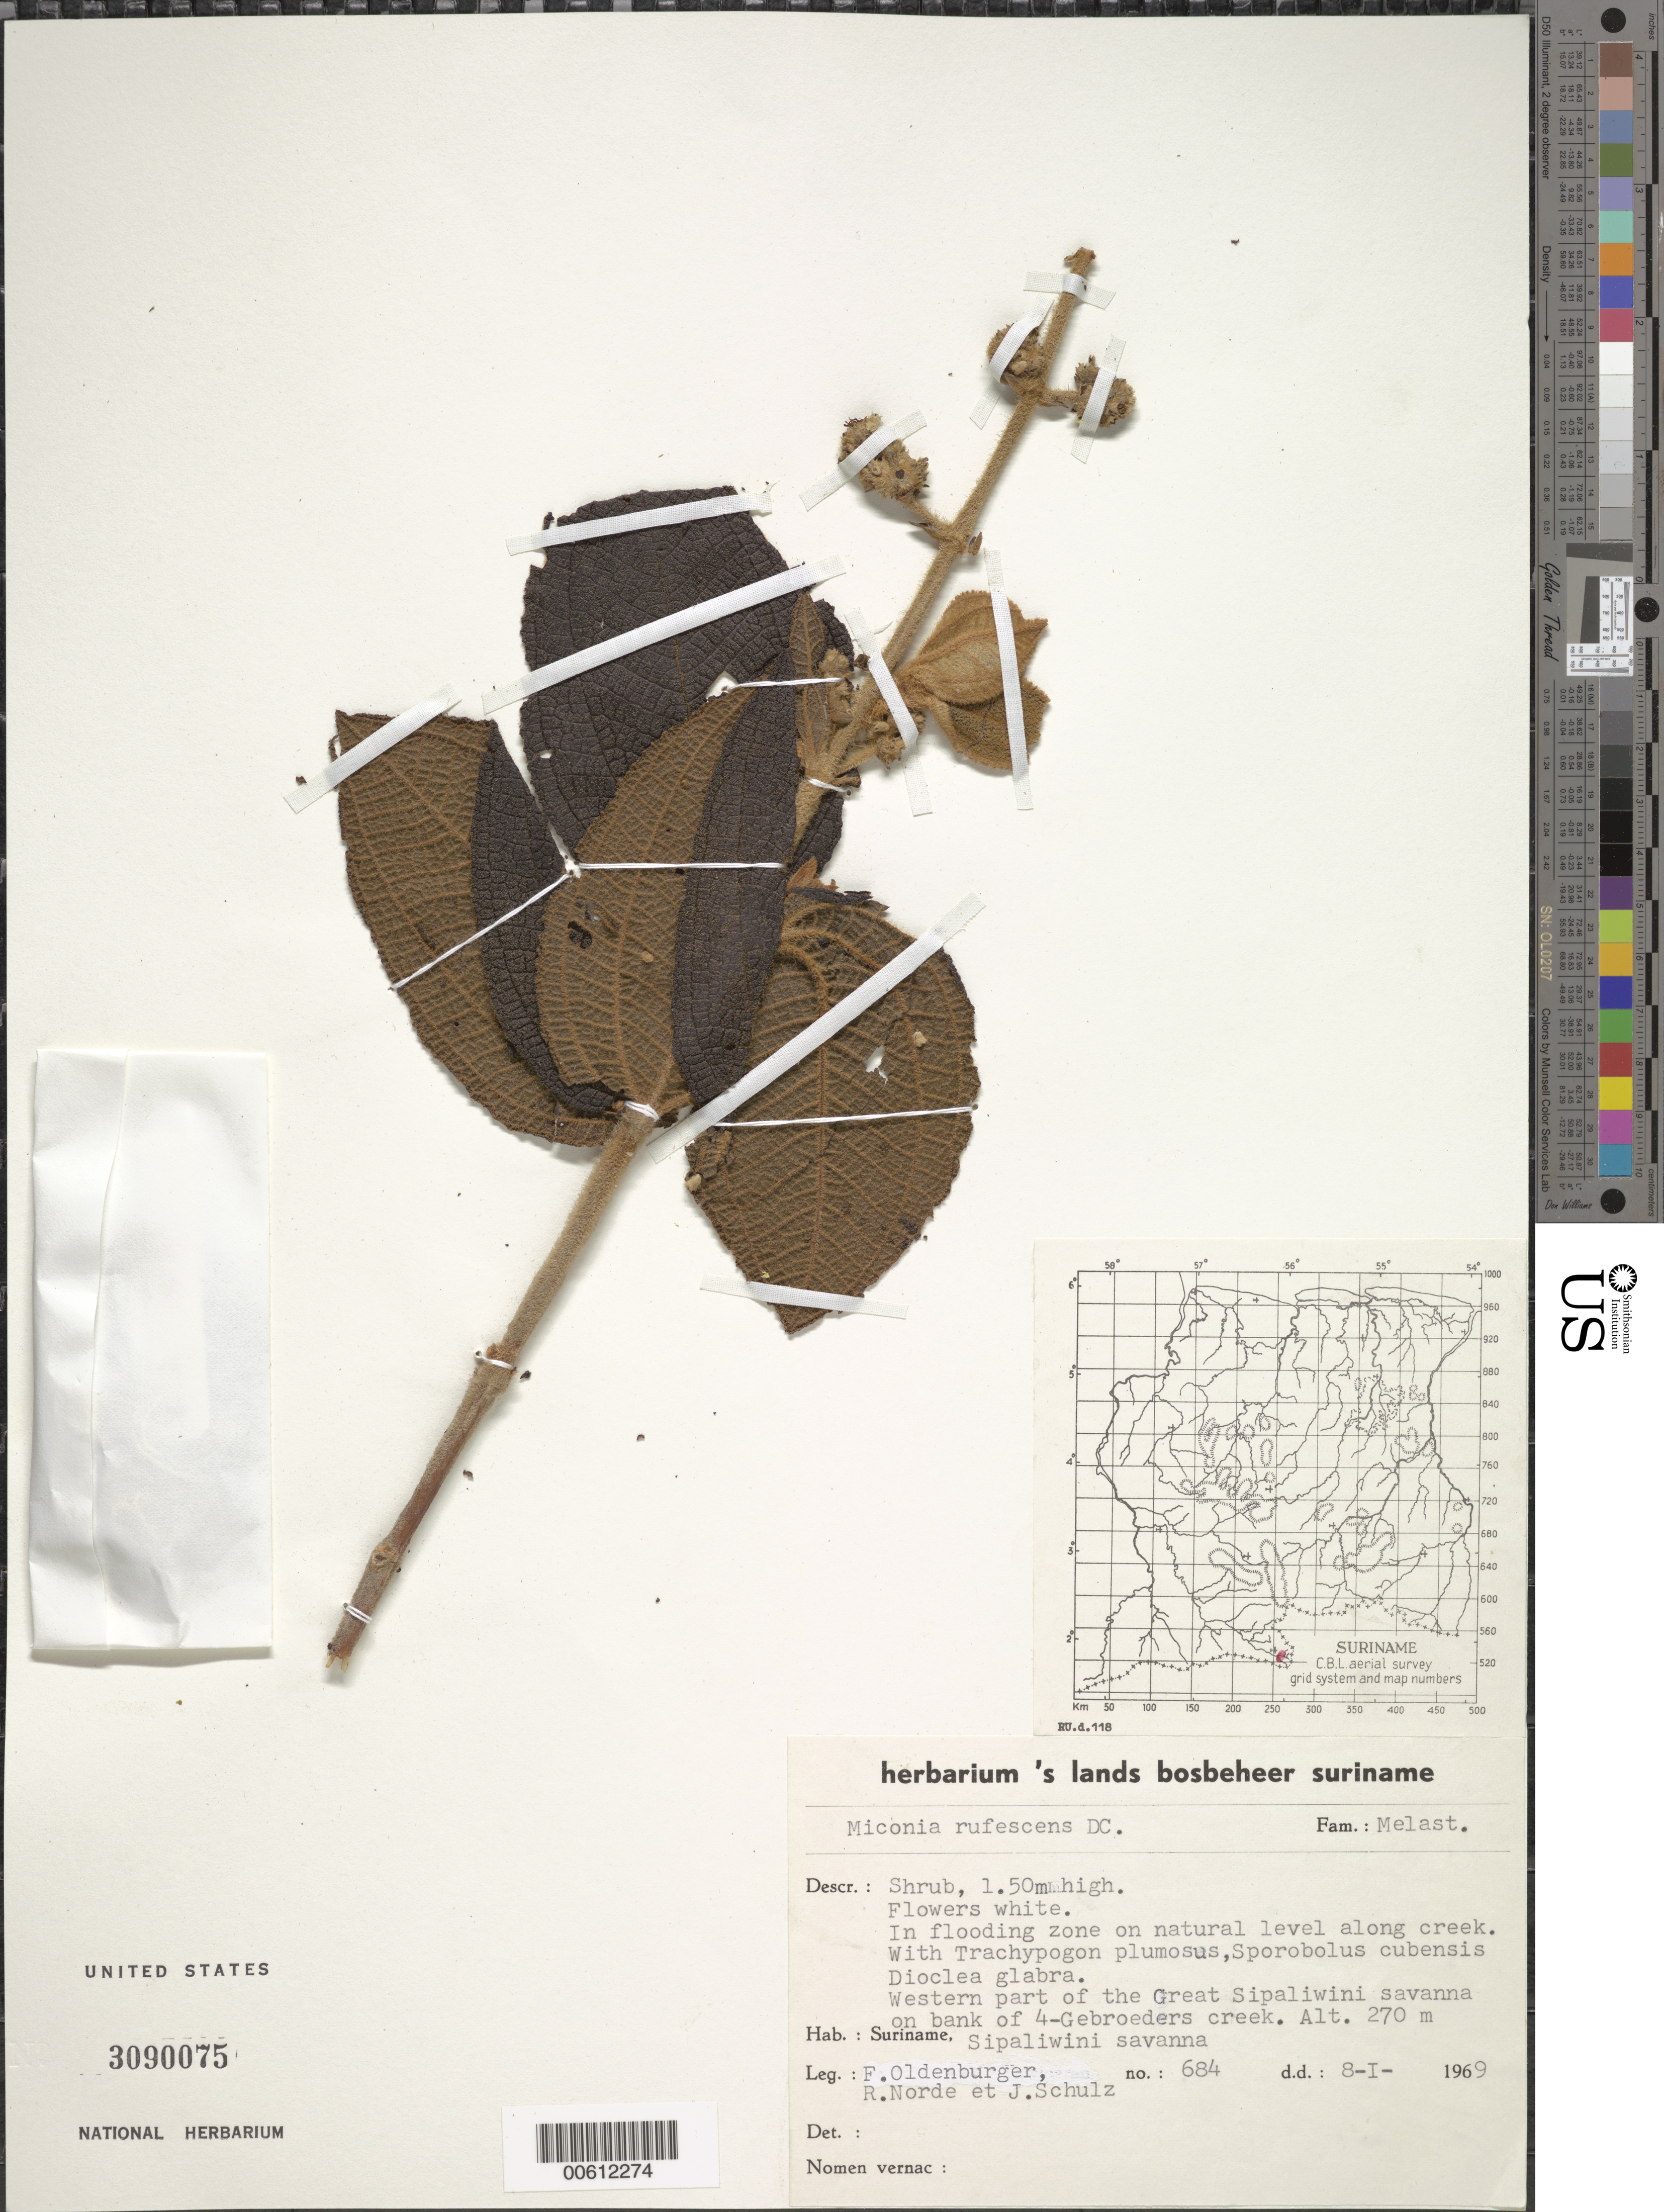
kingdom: Plantae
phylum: Tracheophyta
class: Magnoliopsida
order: Myrtales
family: Melastomataceae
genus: Miconia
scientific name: Miconia rufescens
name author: (Aubl.) DC.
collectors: F. Oldenburger, R. Norde & J. P. Schulz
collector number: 684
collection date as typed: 8-Jan-69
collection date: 1969-01-08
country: Suriname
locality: Sipaliwini Savanna, western part, Brazilian frontier, "4-Gebroeders" creek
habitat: Flooding zone on natural level, along creek. With Trachypogon plumosus Sporobolus cubensis, Diclea glabra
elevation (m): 270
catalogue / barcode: US 3090075